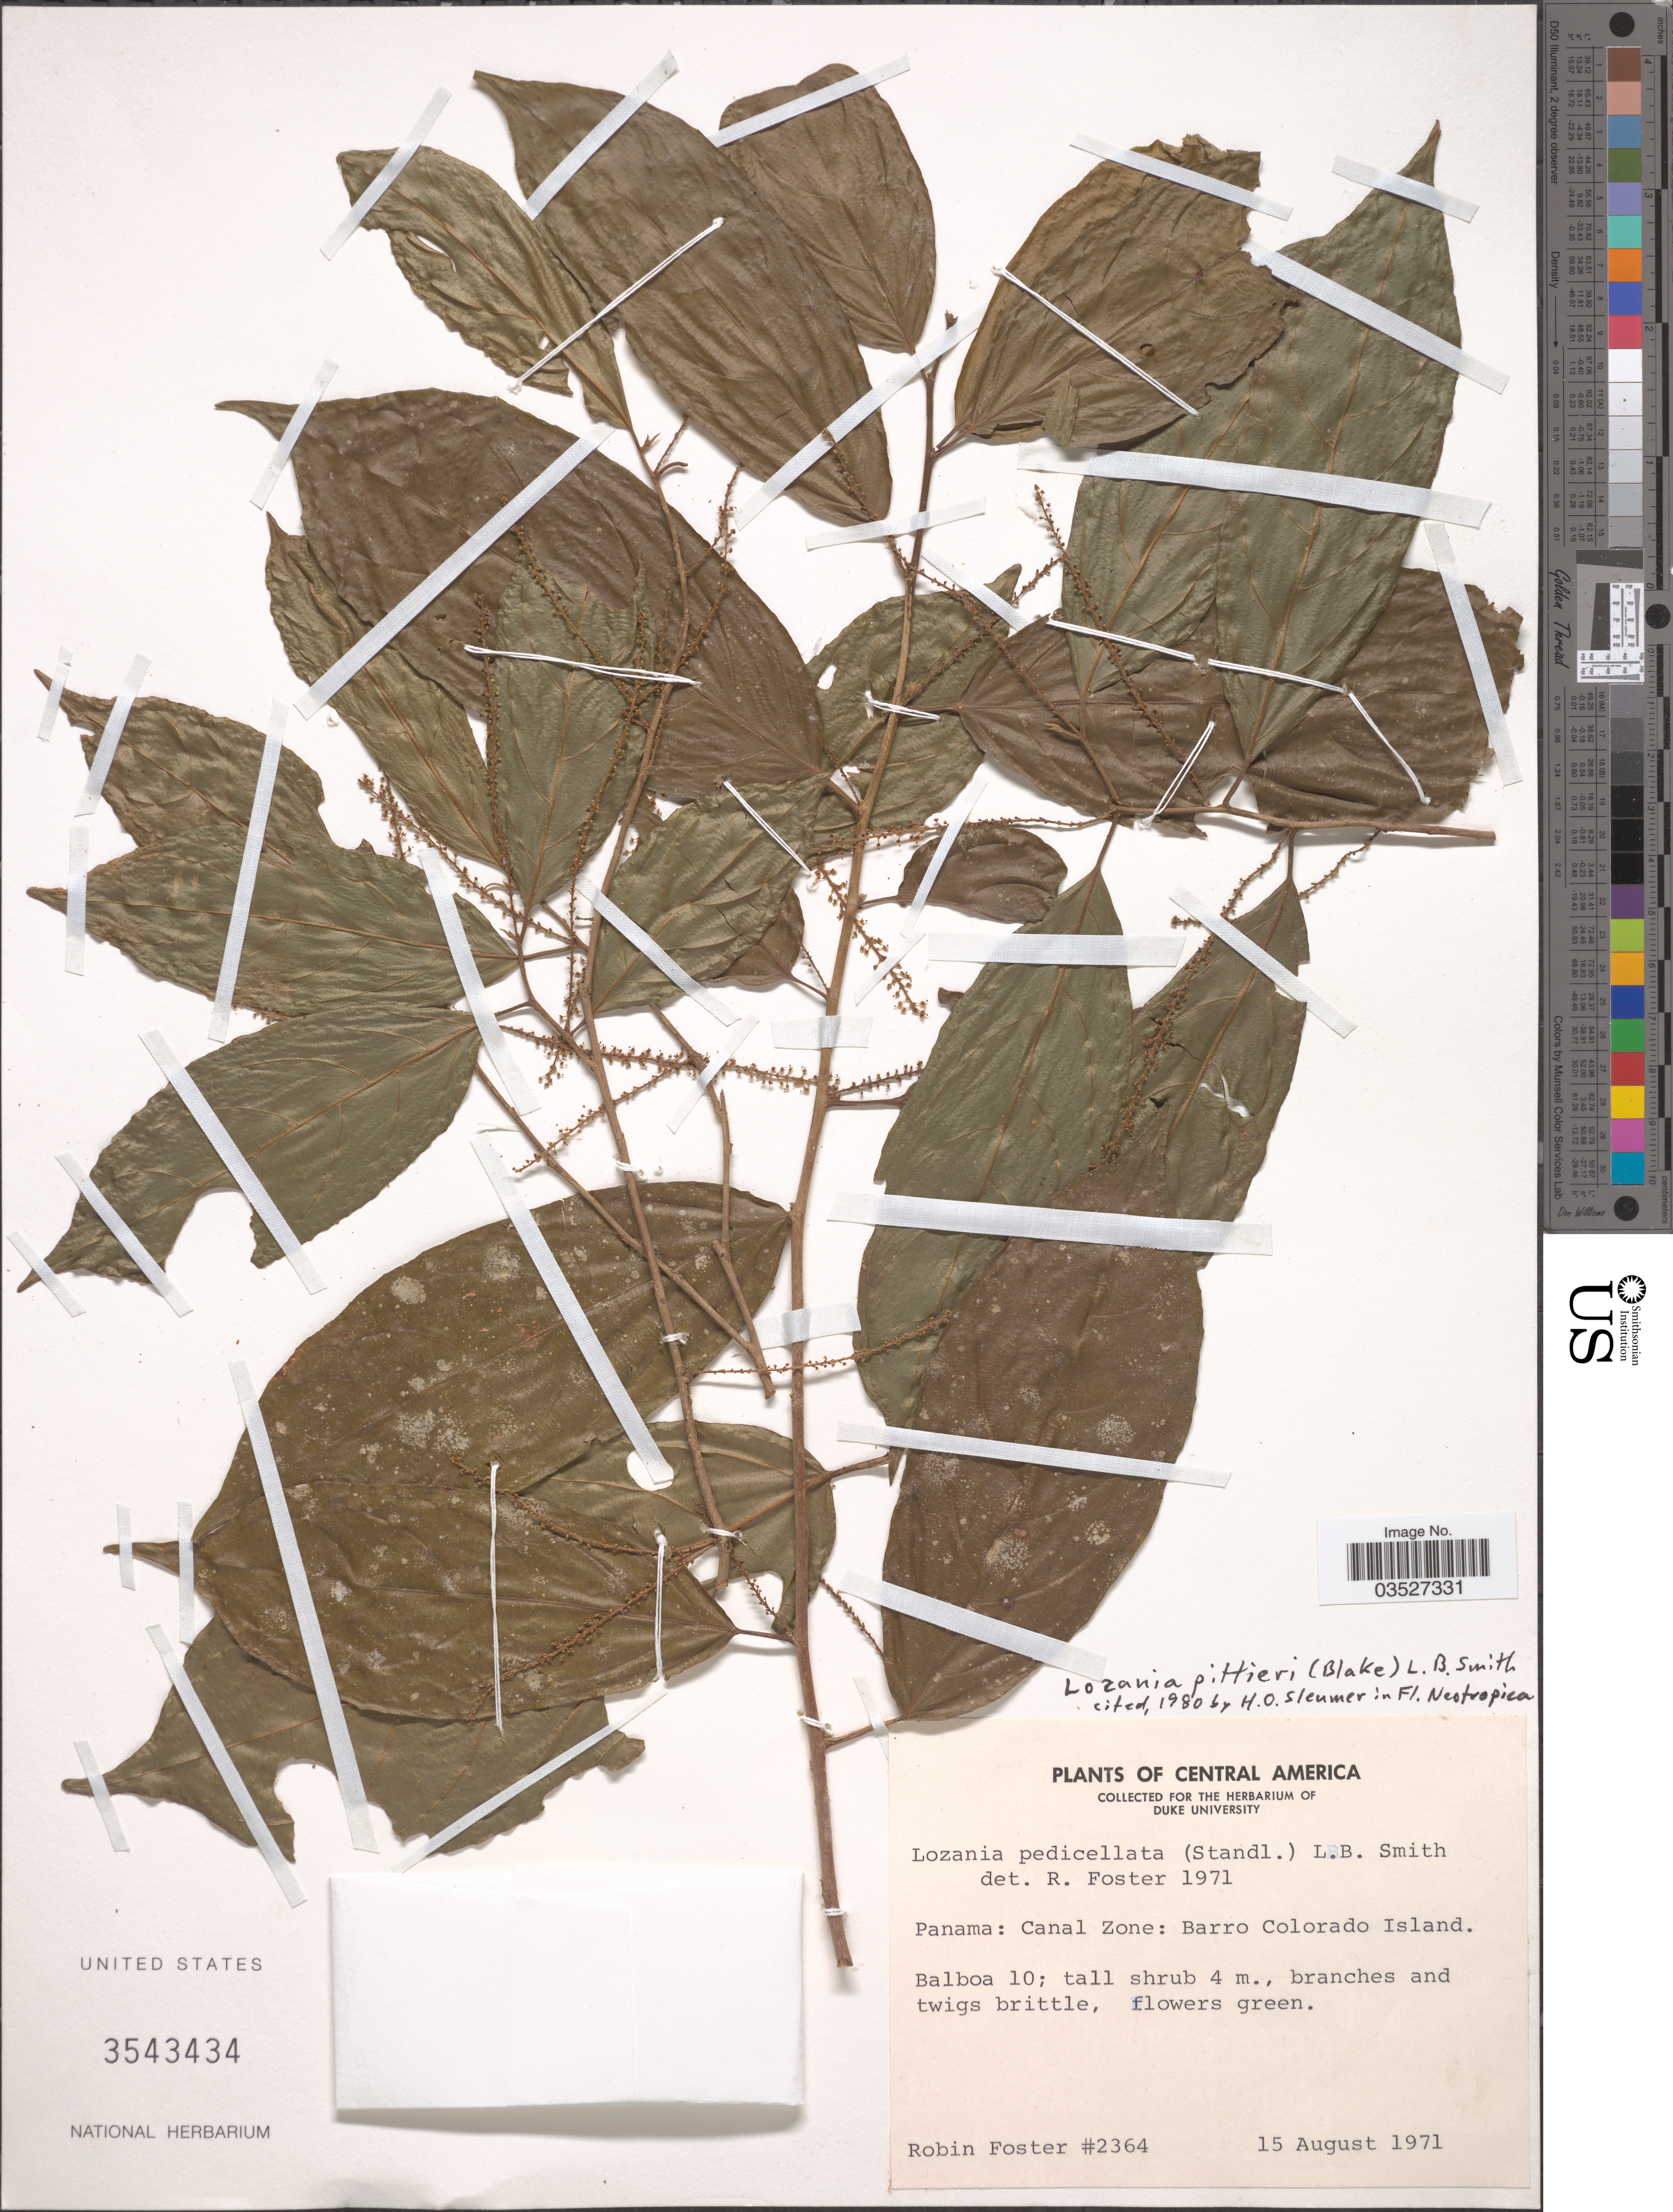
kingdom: Plantae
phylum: Tracheophyta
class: Magnoliopsida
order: Malpighiales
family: Lacistemataceae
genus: Lozania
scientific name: Lozania pittieri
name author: (Blake) L.B. Sm.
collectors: R. B. Foster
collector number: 2364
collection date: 1971-08-15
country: Panama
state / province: Panamá Oeste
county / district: Canal Zone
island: Barro Colorado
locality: Canal Zone: Barro Colorado Island. Balboa 10.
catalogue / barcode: US 3543434